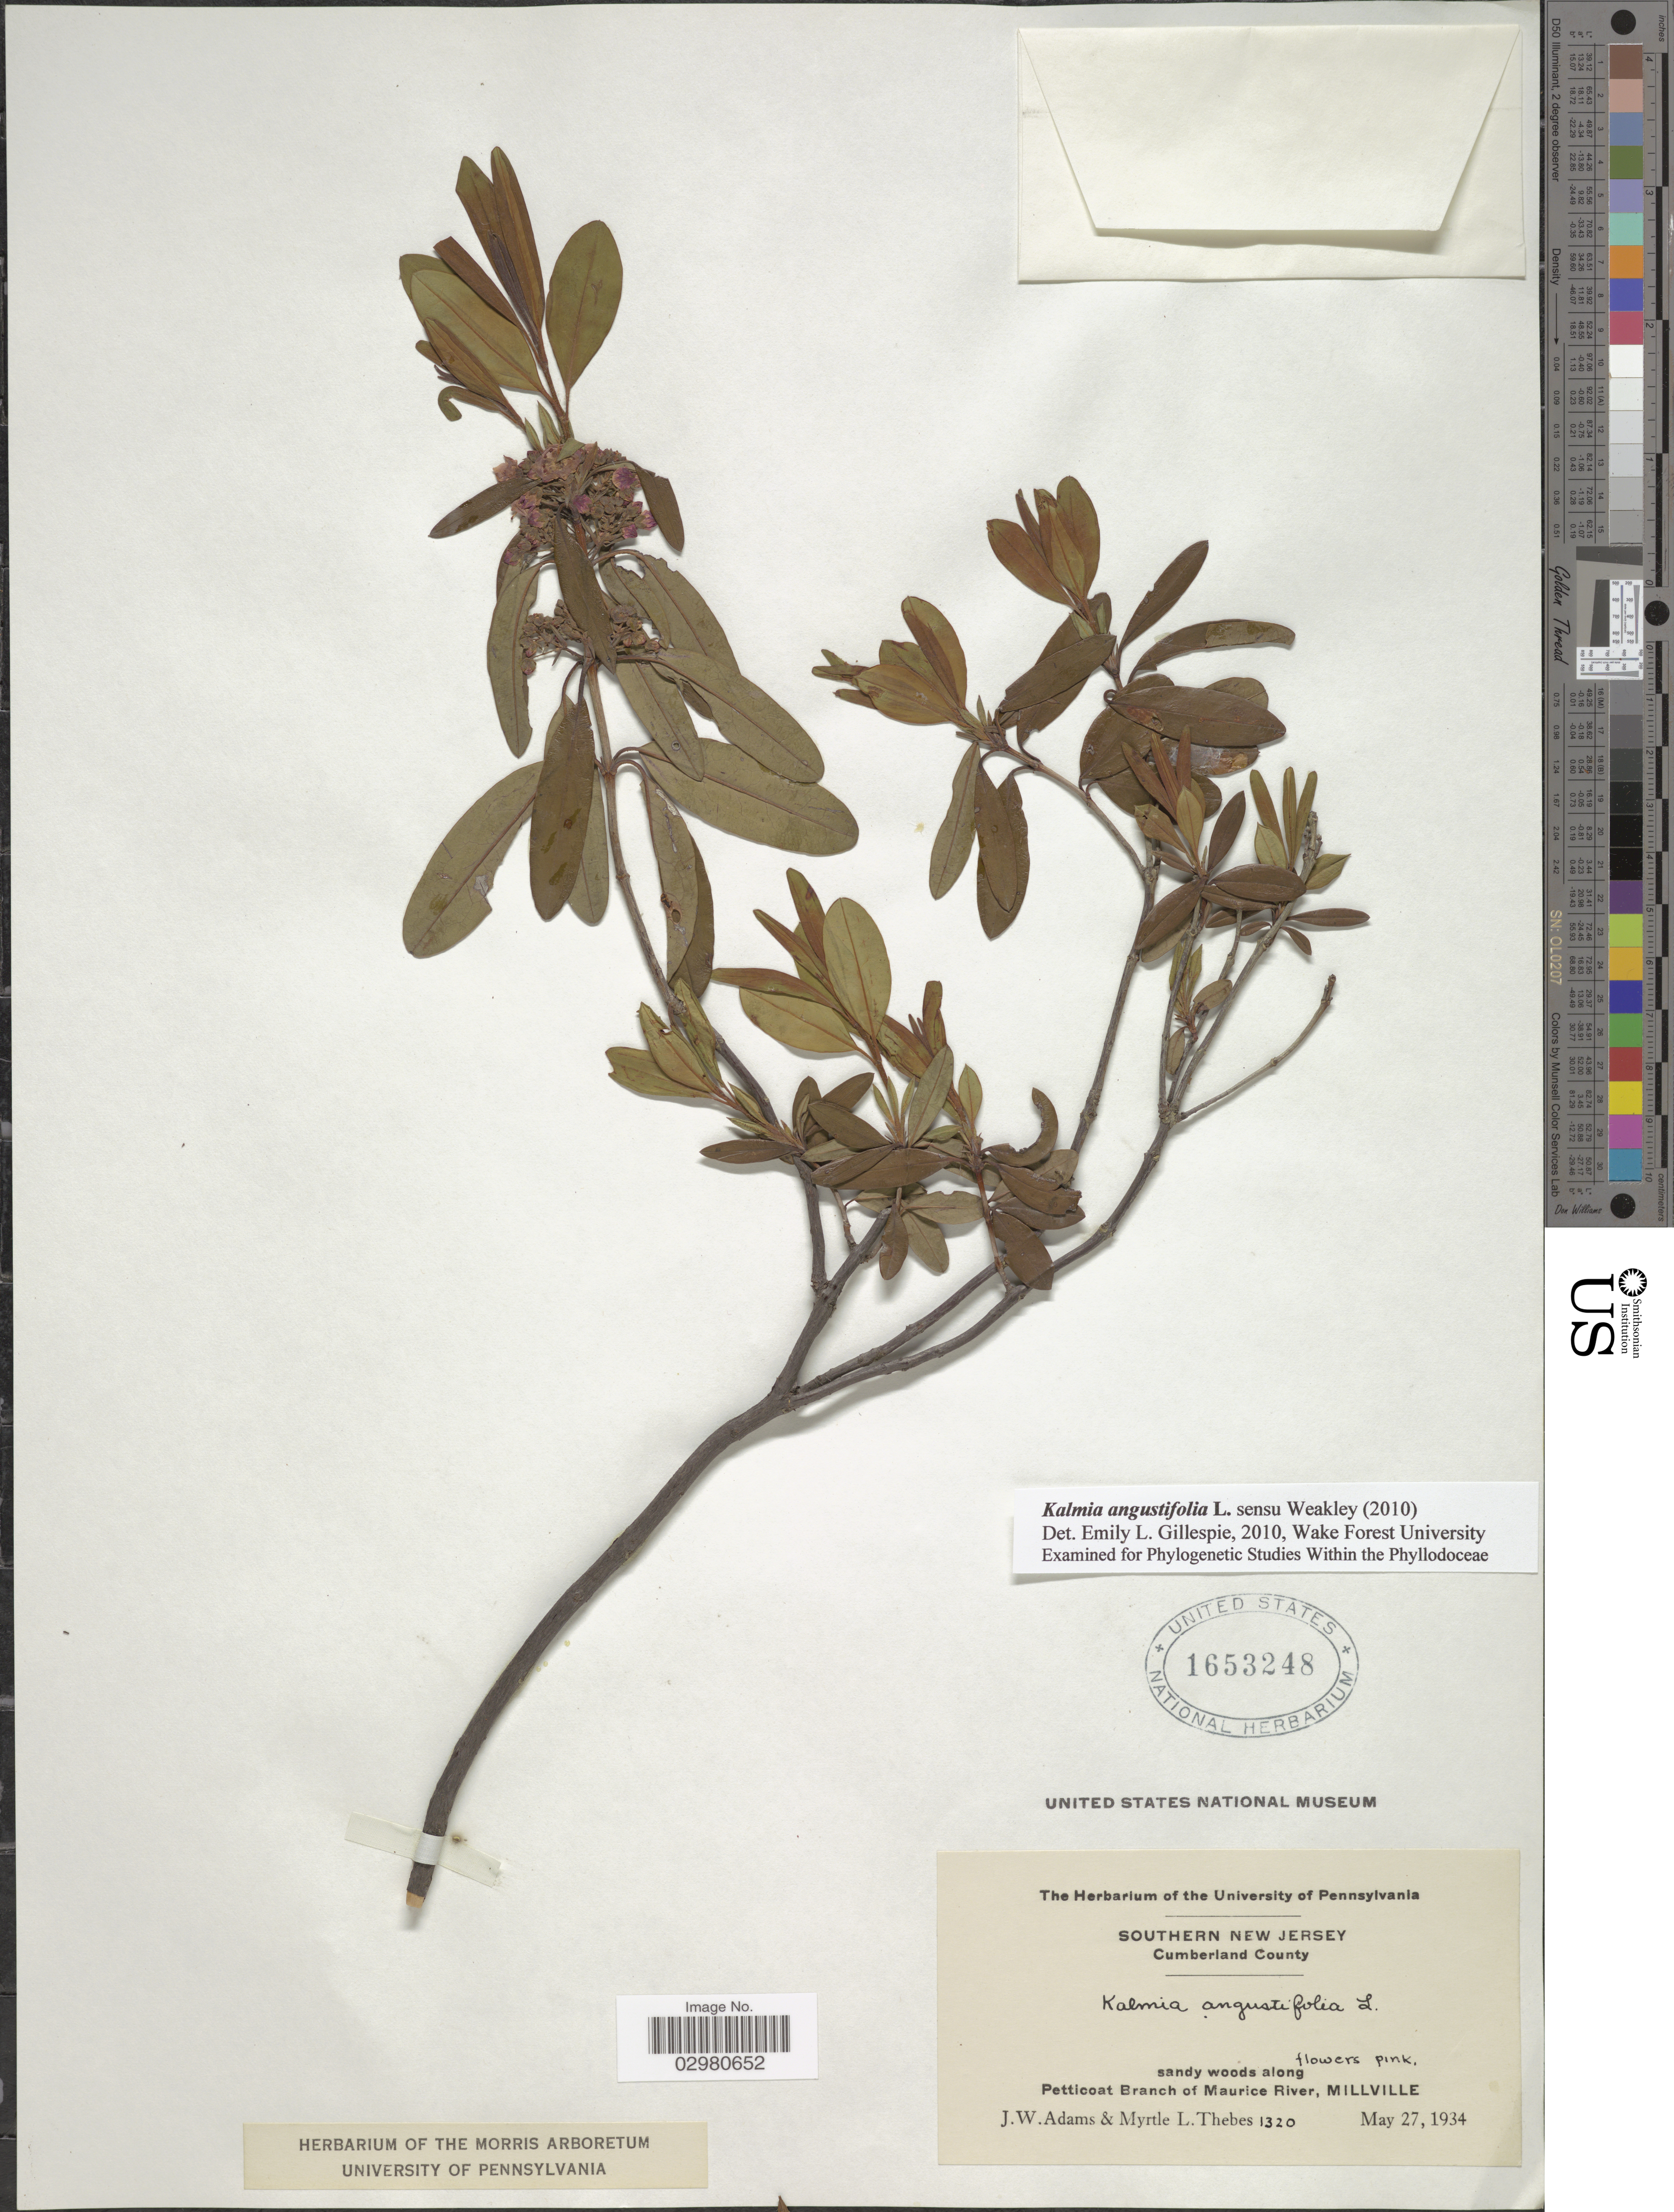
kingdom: Plantae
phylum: Tracheophyta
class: Magnoliopsida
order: Ericales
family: Ericaceae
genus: Kalmia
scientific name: Kalmia angustifolia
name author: L.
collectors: J. Adams & M. Thebes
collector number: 1320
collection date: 1934-05-27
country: United States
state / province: New Jersey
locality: Southern New Jersey. Cumberland County. Along Petticoat Branch of Maurice River, Millville.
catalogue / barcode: US 1653248